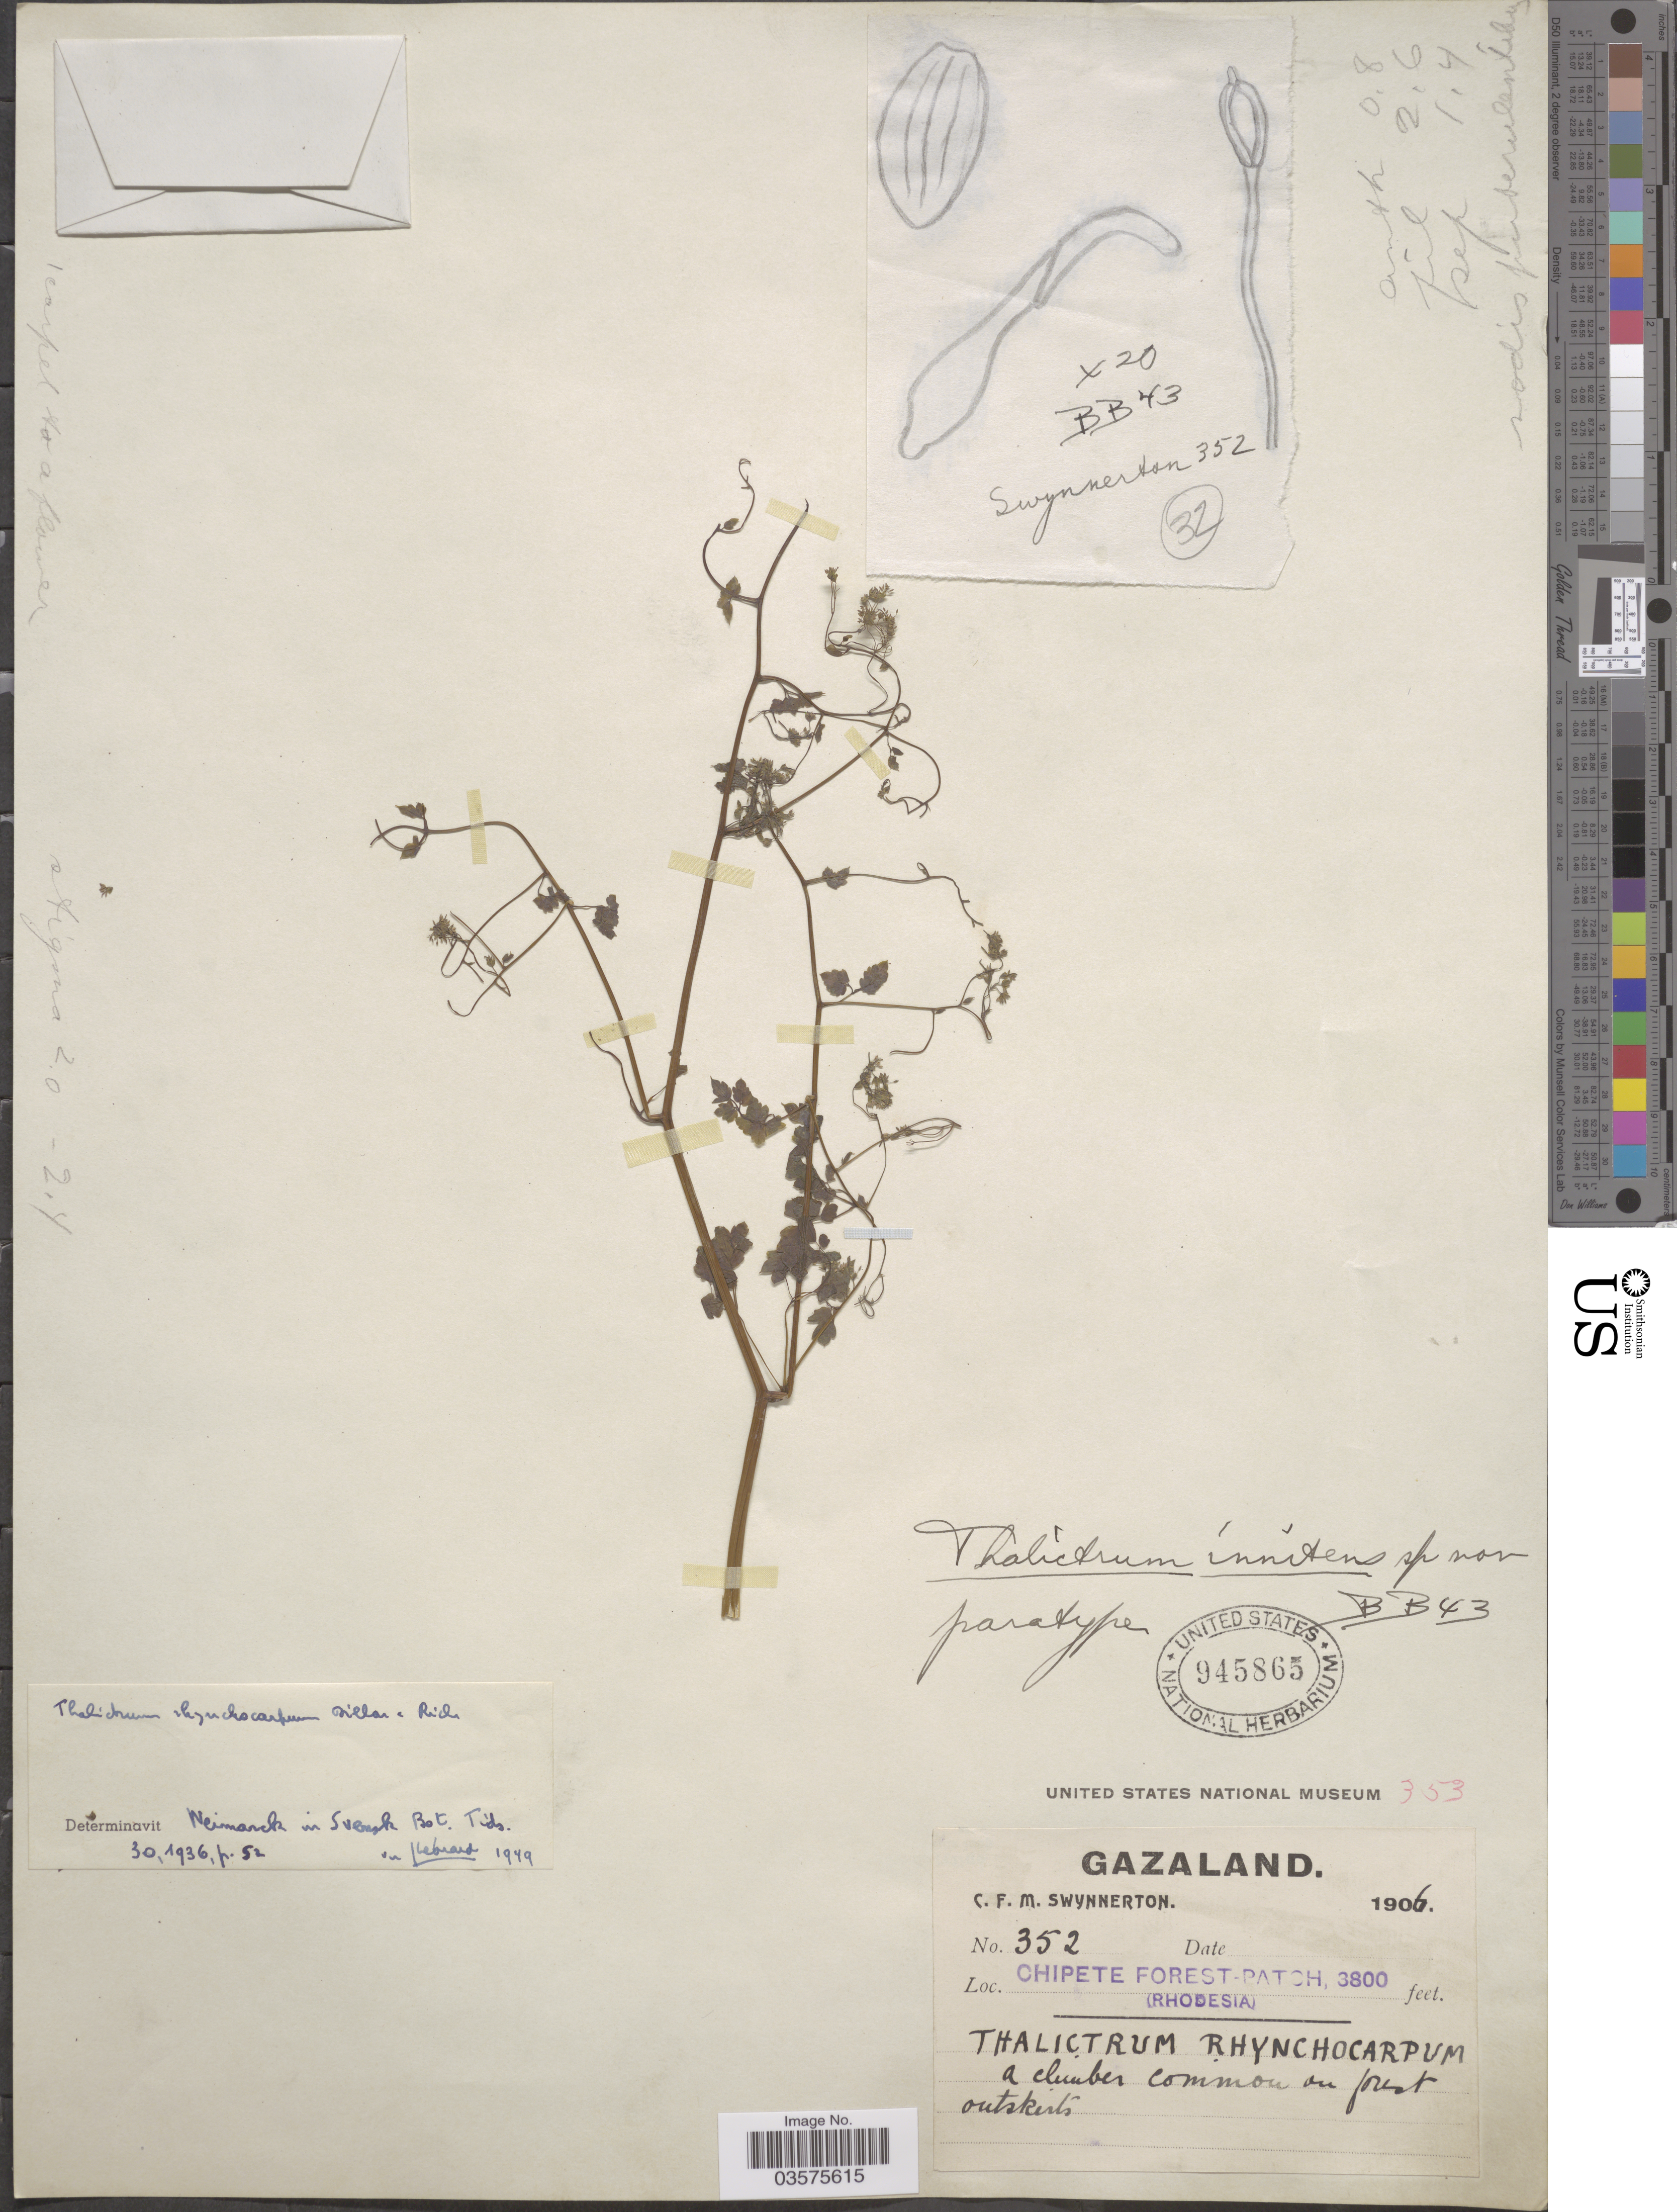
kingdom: Plantae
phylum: Tracheophyta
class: Magnoliopsida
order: Ranunculales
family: Ranunculaceae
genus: Thalictrum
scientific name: Thalictrum rhynchocarpum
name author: Quart.-Dill. & A. Rich.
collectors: C. Swynnerton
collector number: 352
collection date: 1906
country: Zimbabwe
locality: Gazaland. Chipete Forest-Patch. (Rhodesia).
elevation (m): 1158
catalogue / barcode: US 945865